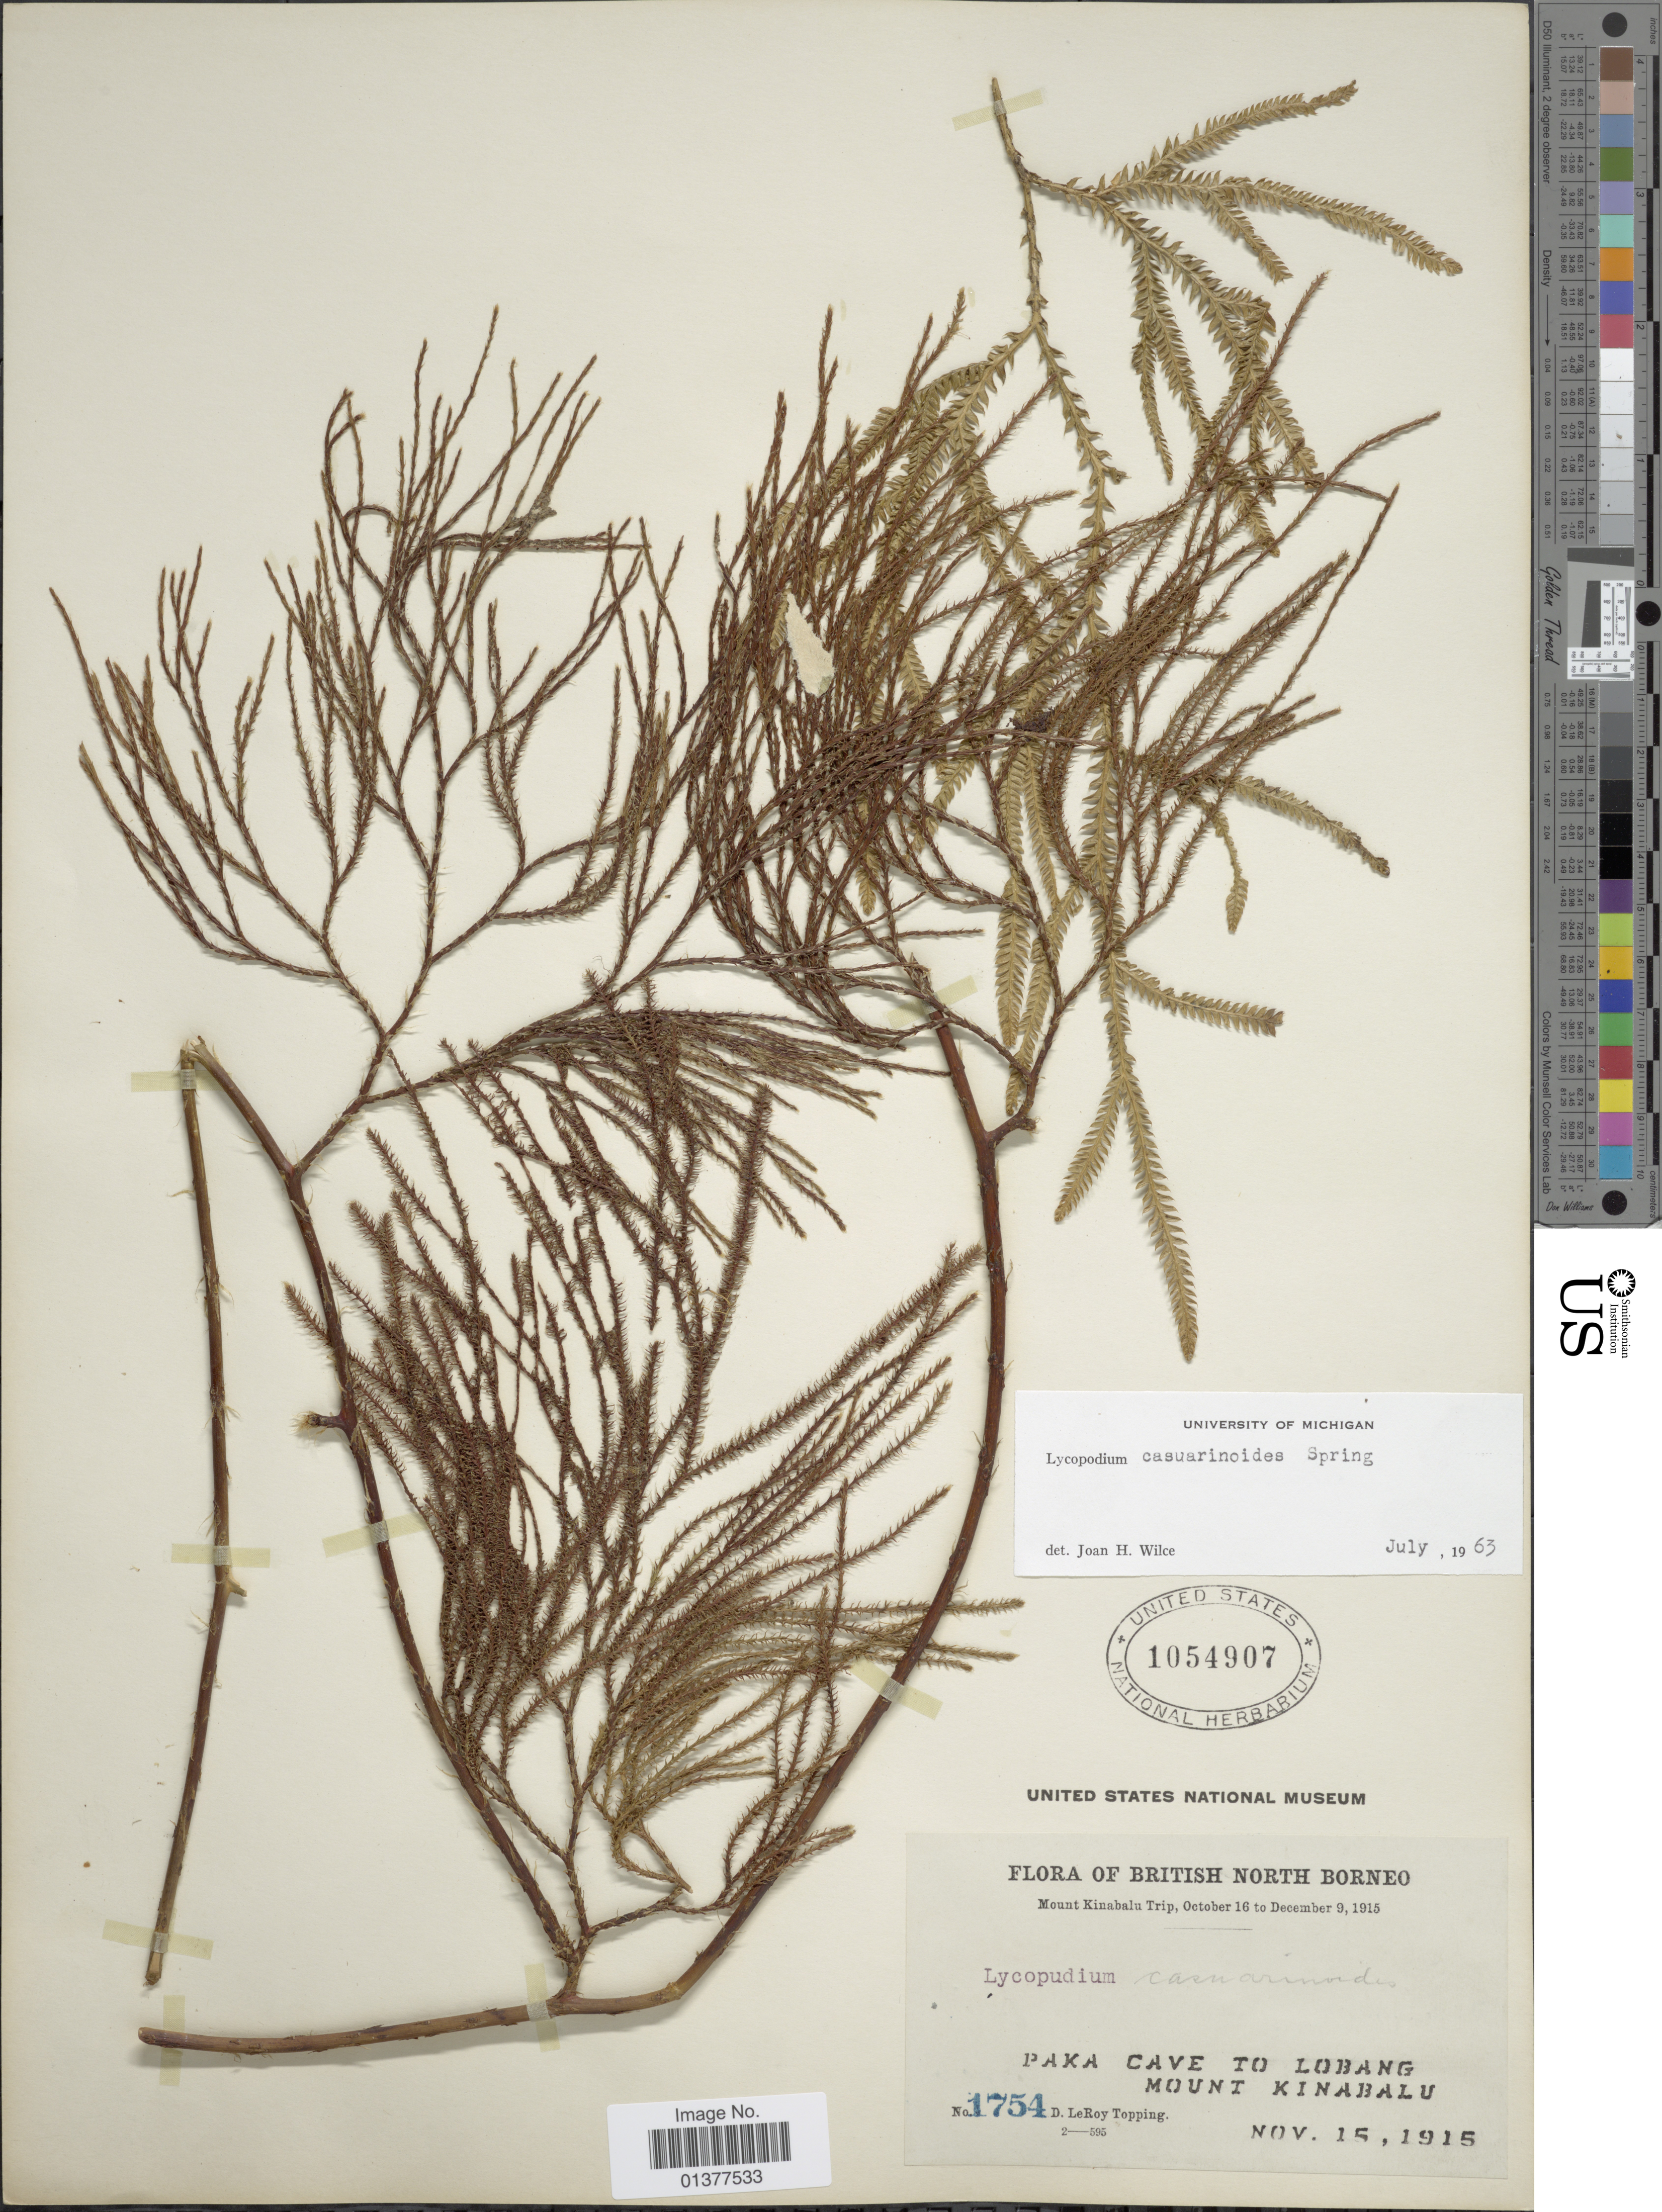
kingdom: Plantae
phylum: Tracheophyta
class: Lycopodiopsida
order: Lycopodiales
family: Lycopodiaceae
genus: Lycopodiastrum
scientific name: Lycopodiastrum casuarinoides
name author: (Spring) Holub ex R.D. Dixit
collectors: D. L. Topping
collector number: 1754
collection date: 1915-11-15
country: Indonesia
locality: British North Borneo, Paka Cave to Lobang Mount Kinabalu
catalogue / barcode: US 1054907